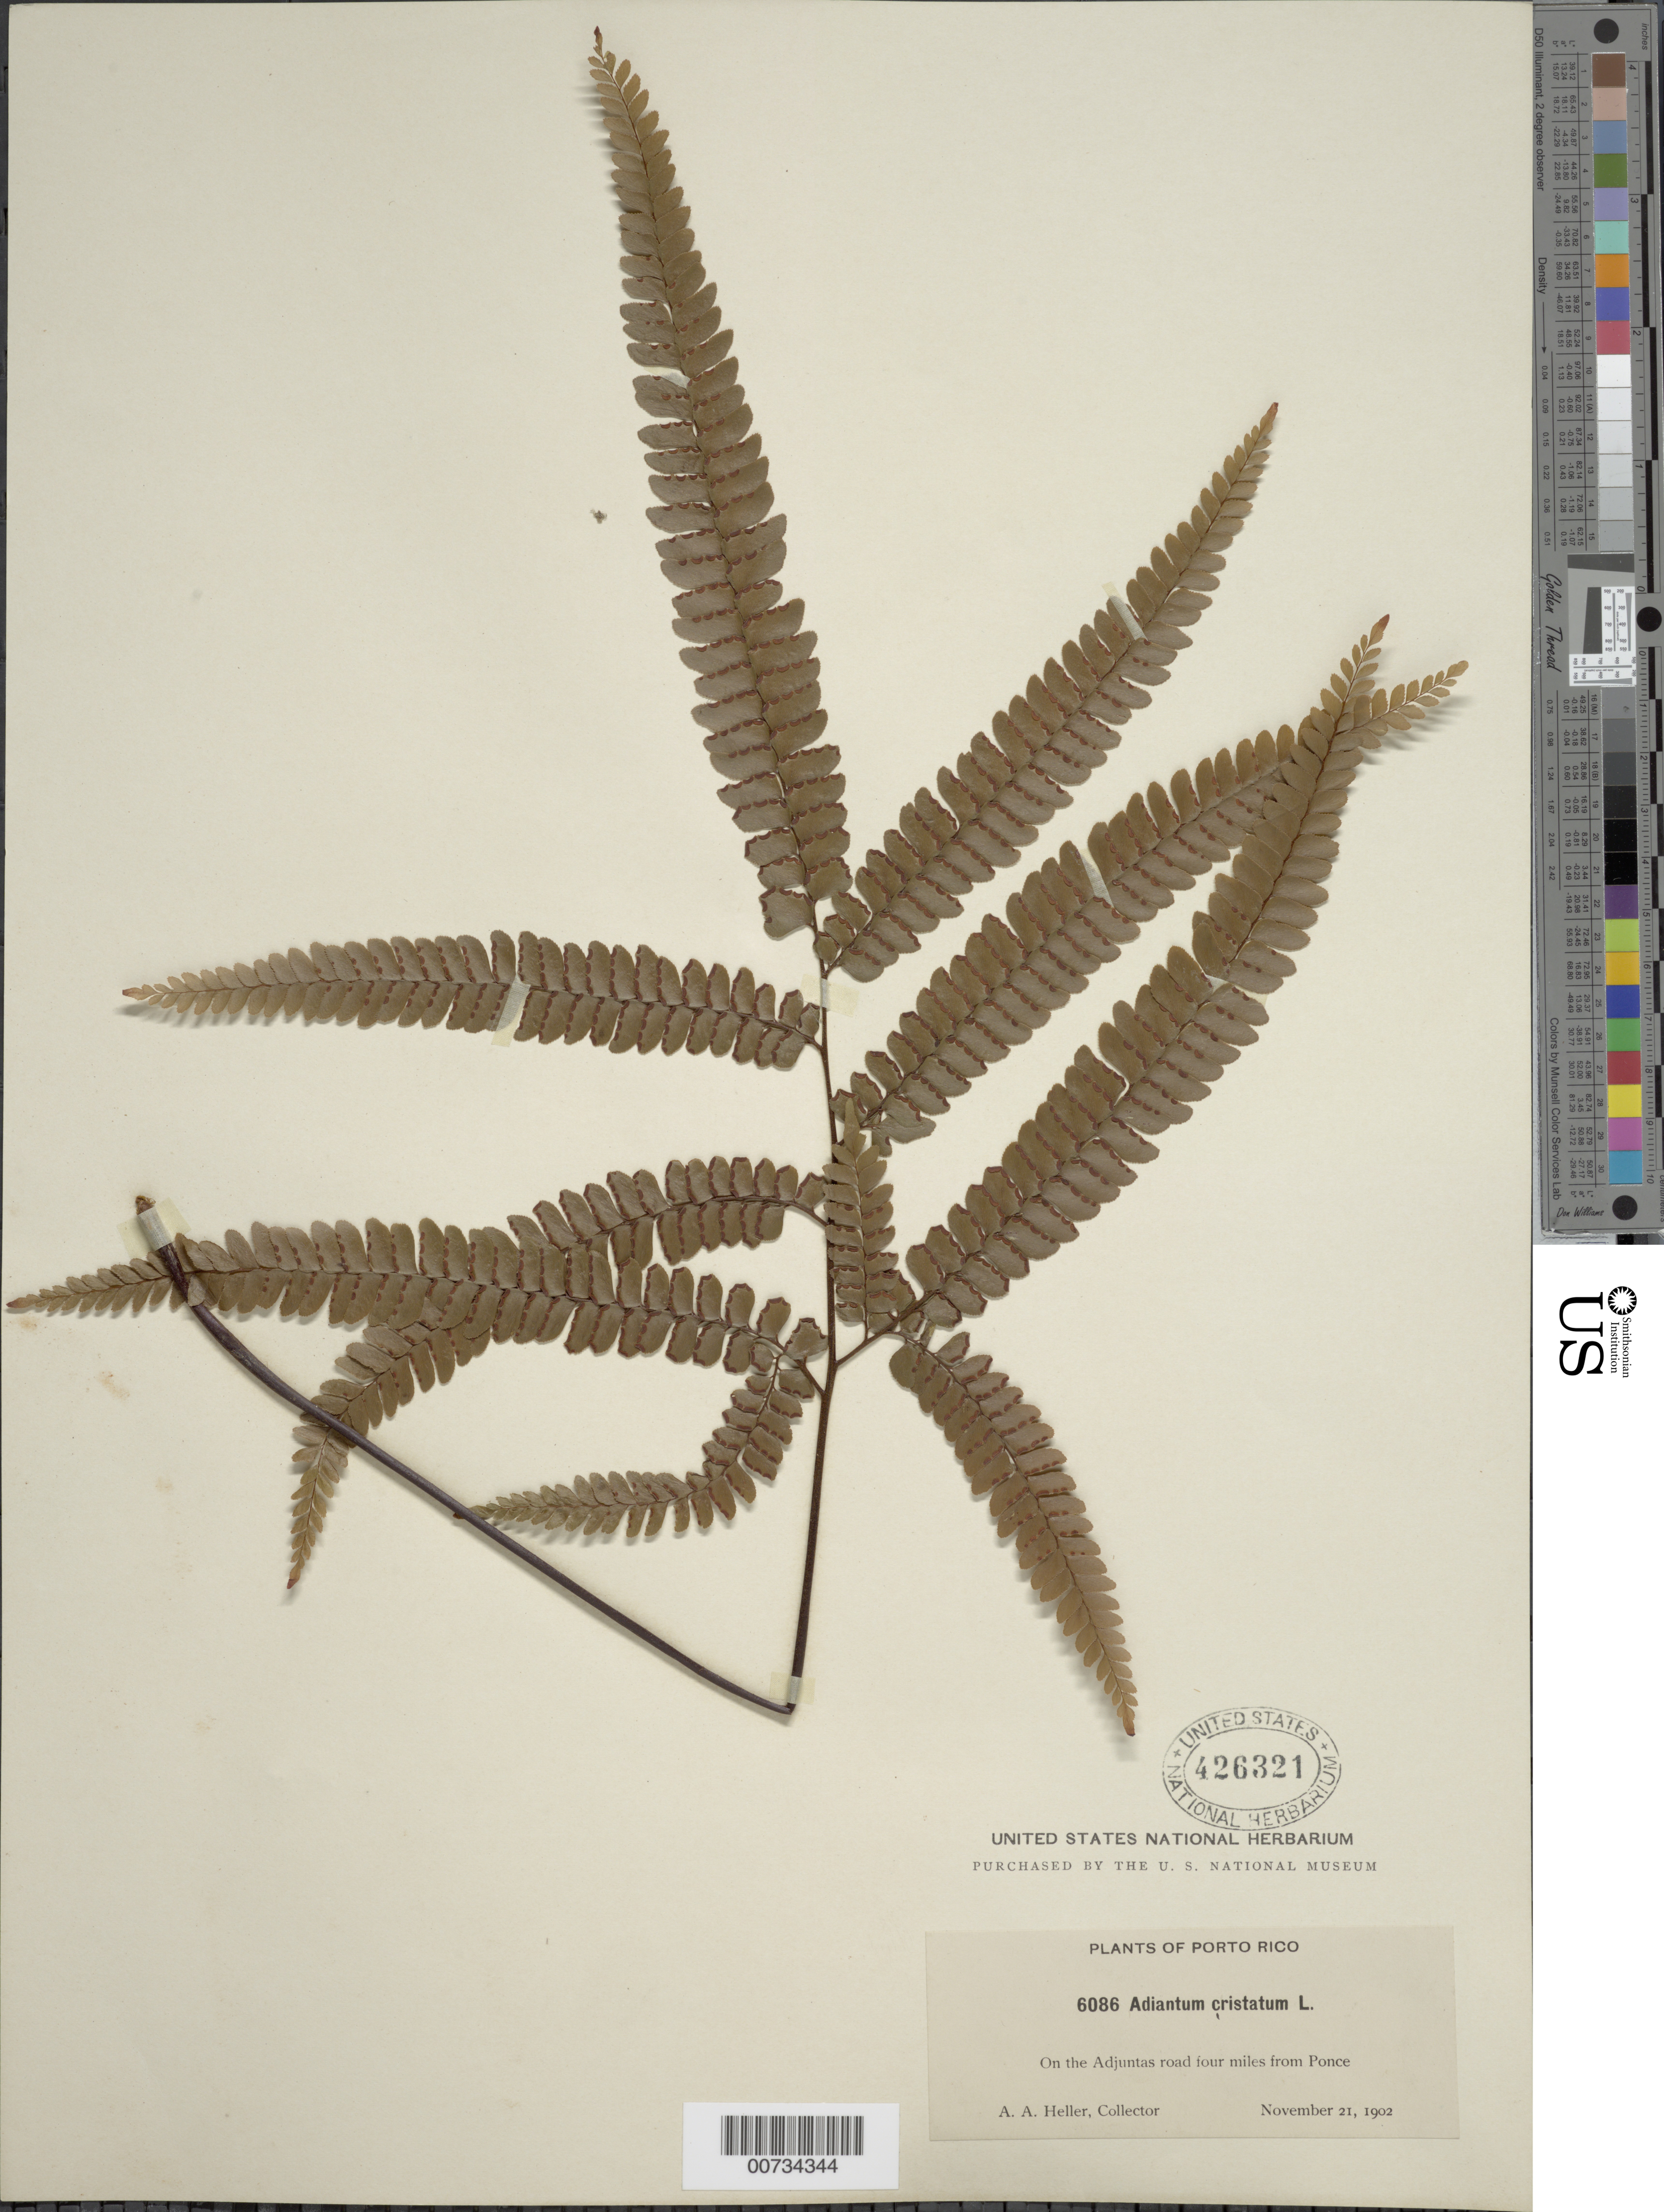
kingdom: Plantae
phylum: Tracheophyta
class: Polypodiopsida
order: Polypodiales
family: Pteridaceae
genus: Adiantum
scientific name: Adiantum pyramidale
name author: (L.) Willd.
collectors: A. A. Heller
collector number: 6086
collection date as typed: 21 Nov 1902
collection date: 1902-11-21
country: Puerto Rico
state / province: Ponce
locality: Adjuntas Road 4 mi from Ponce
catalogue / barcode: US 426321